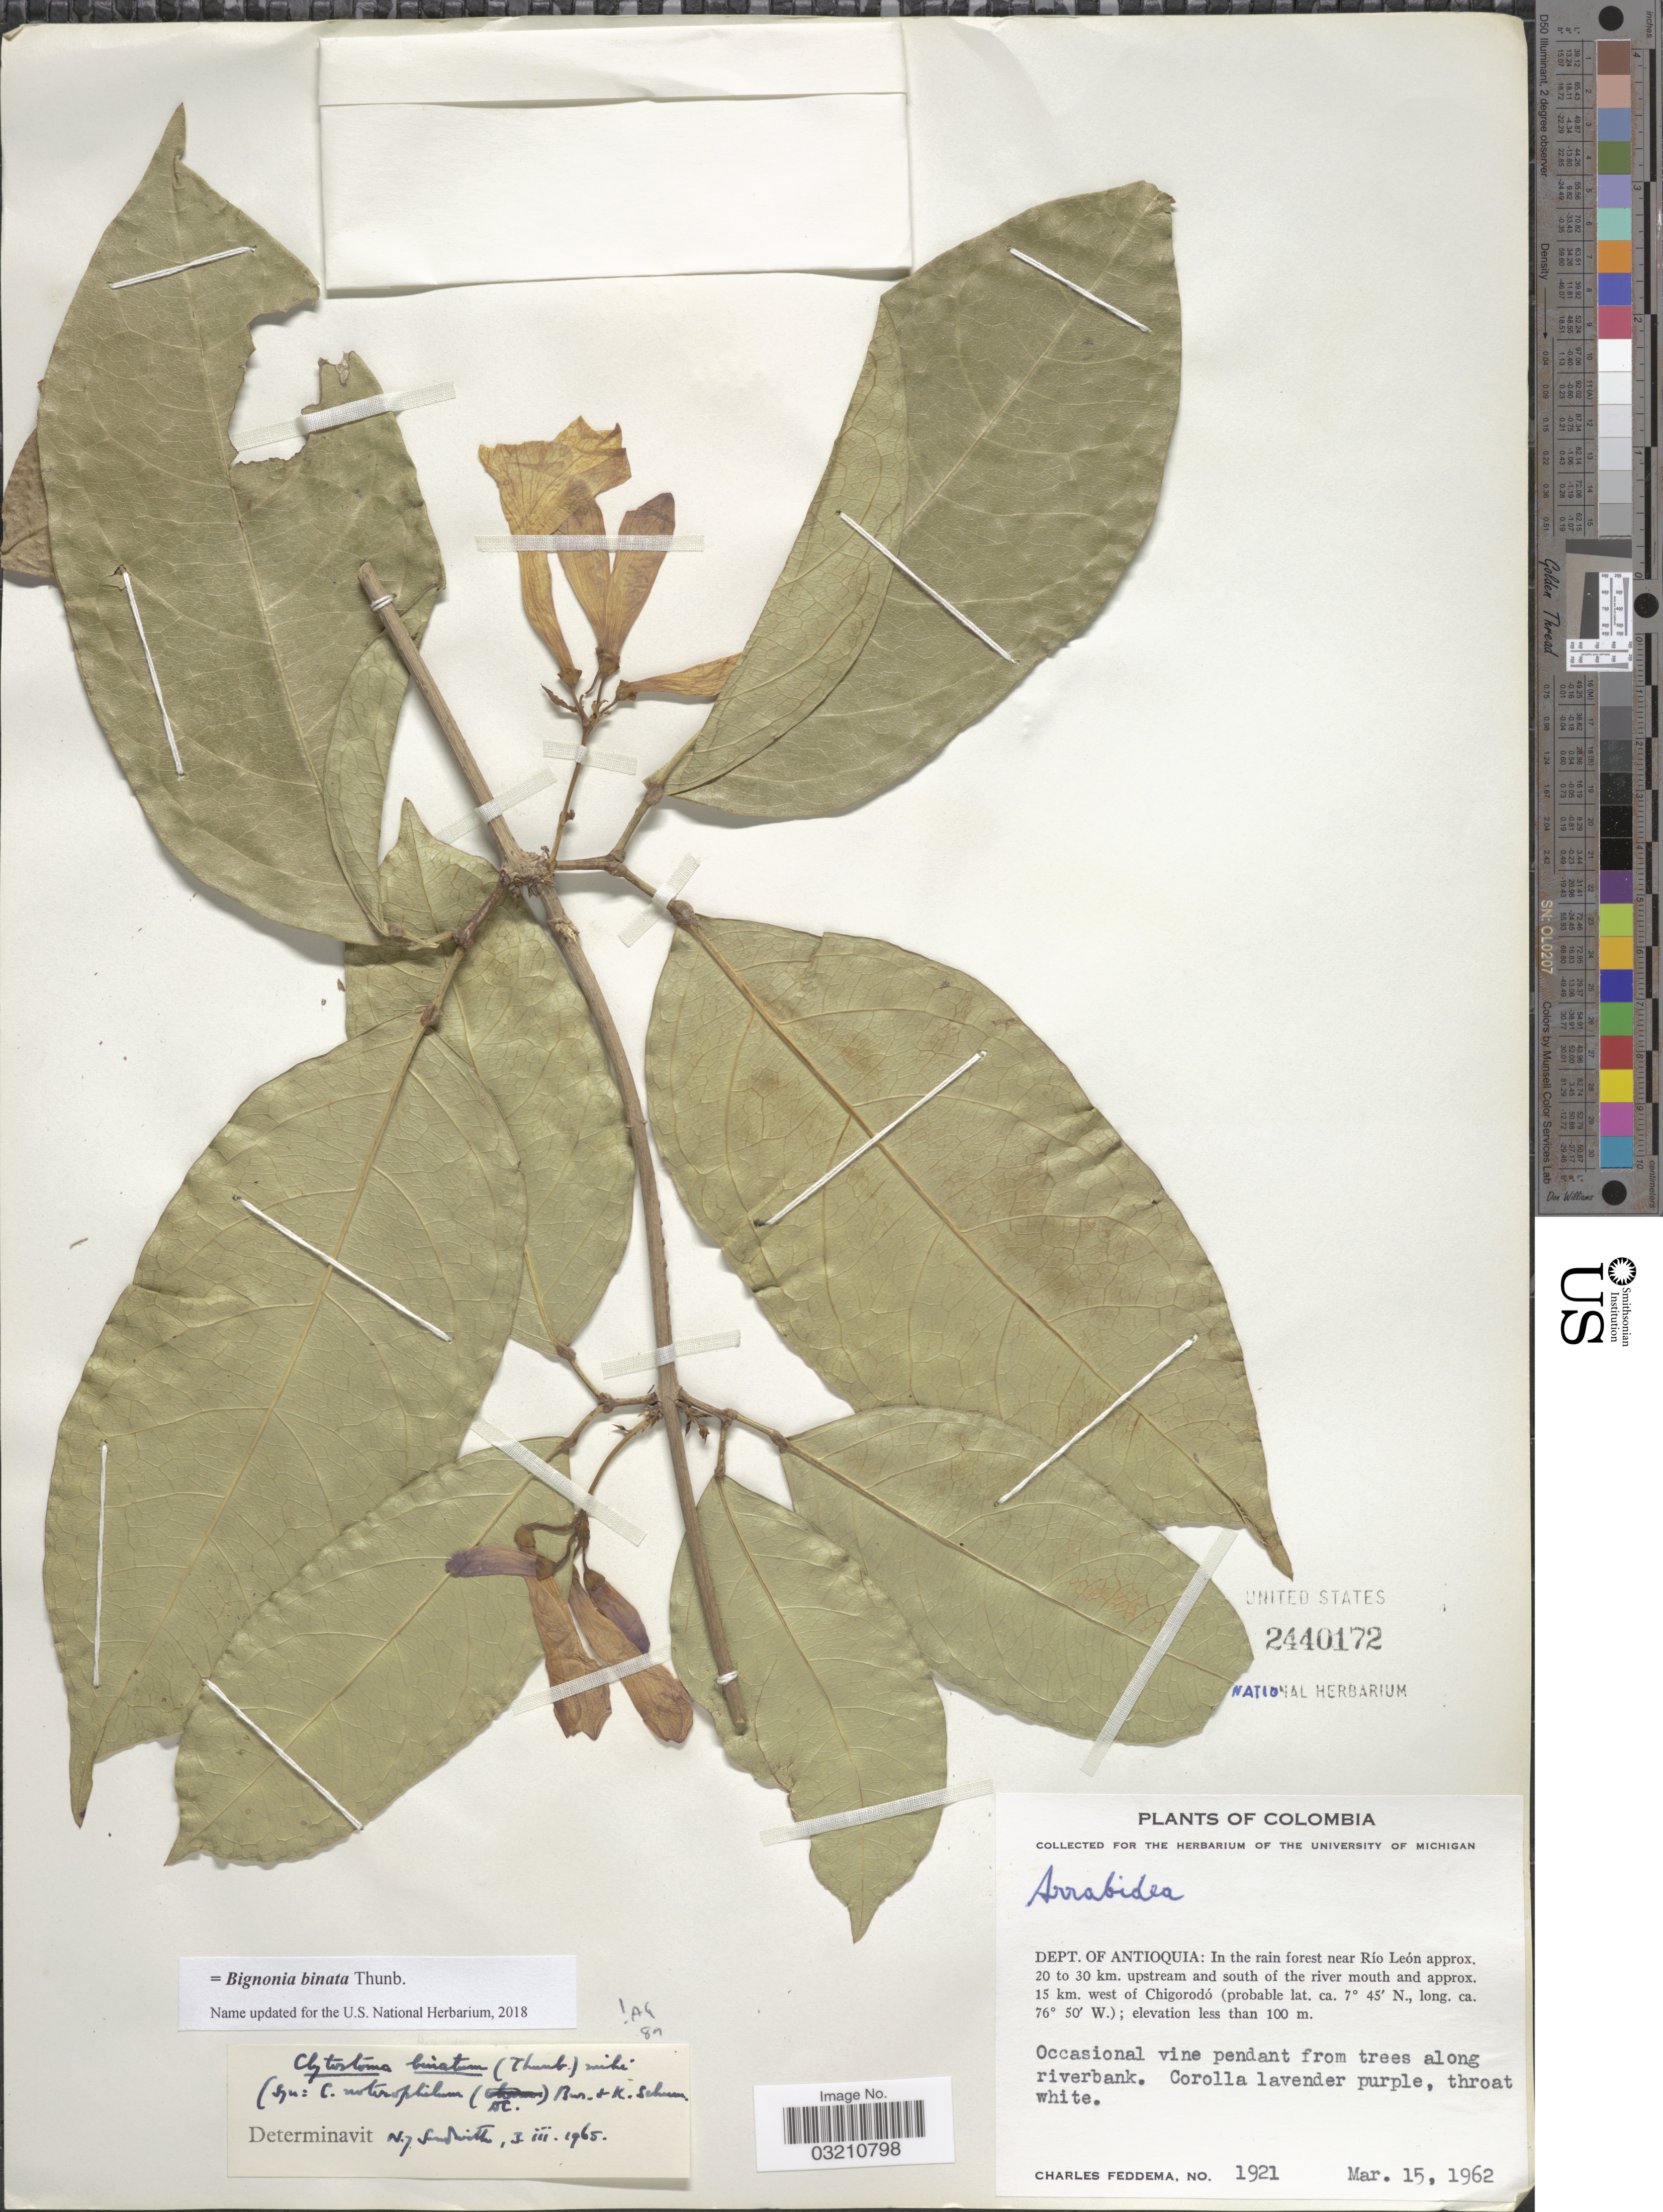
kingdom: Plantae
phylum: Tracheophyta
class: Magnoliopsida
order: Lamiales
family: Bignoniaceae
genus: Bignonia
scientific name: Bignonia binata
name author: Thunb.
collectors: C. Feddema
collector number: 1921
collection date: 1962-03-15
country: Colombia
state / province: Antioquia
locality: Dept. of Antioquia: In the rain forest near Río León approx. 20 to 30 km. upstream and south of the river mouth and approx. 15 km. west of Chigorodó.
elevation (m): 100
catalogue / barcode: US 2440172